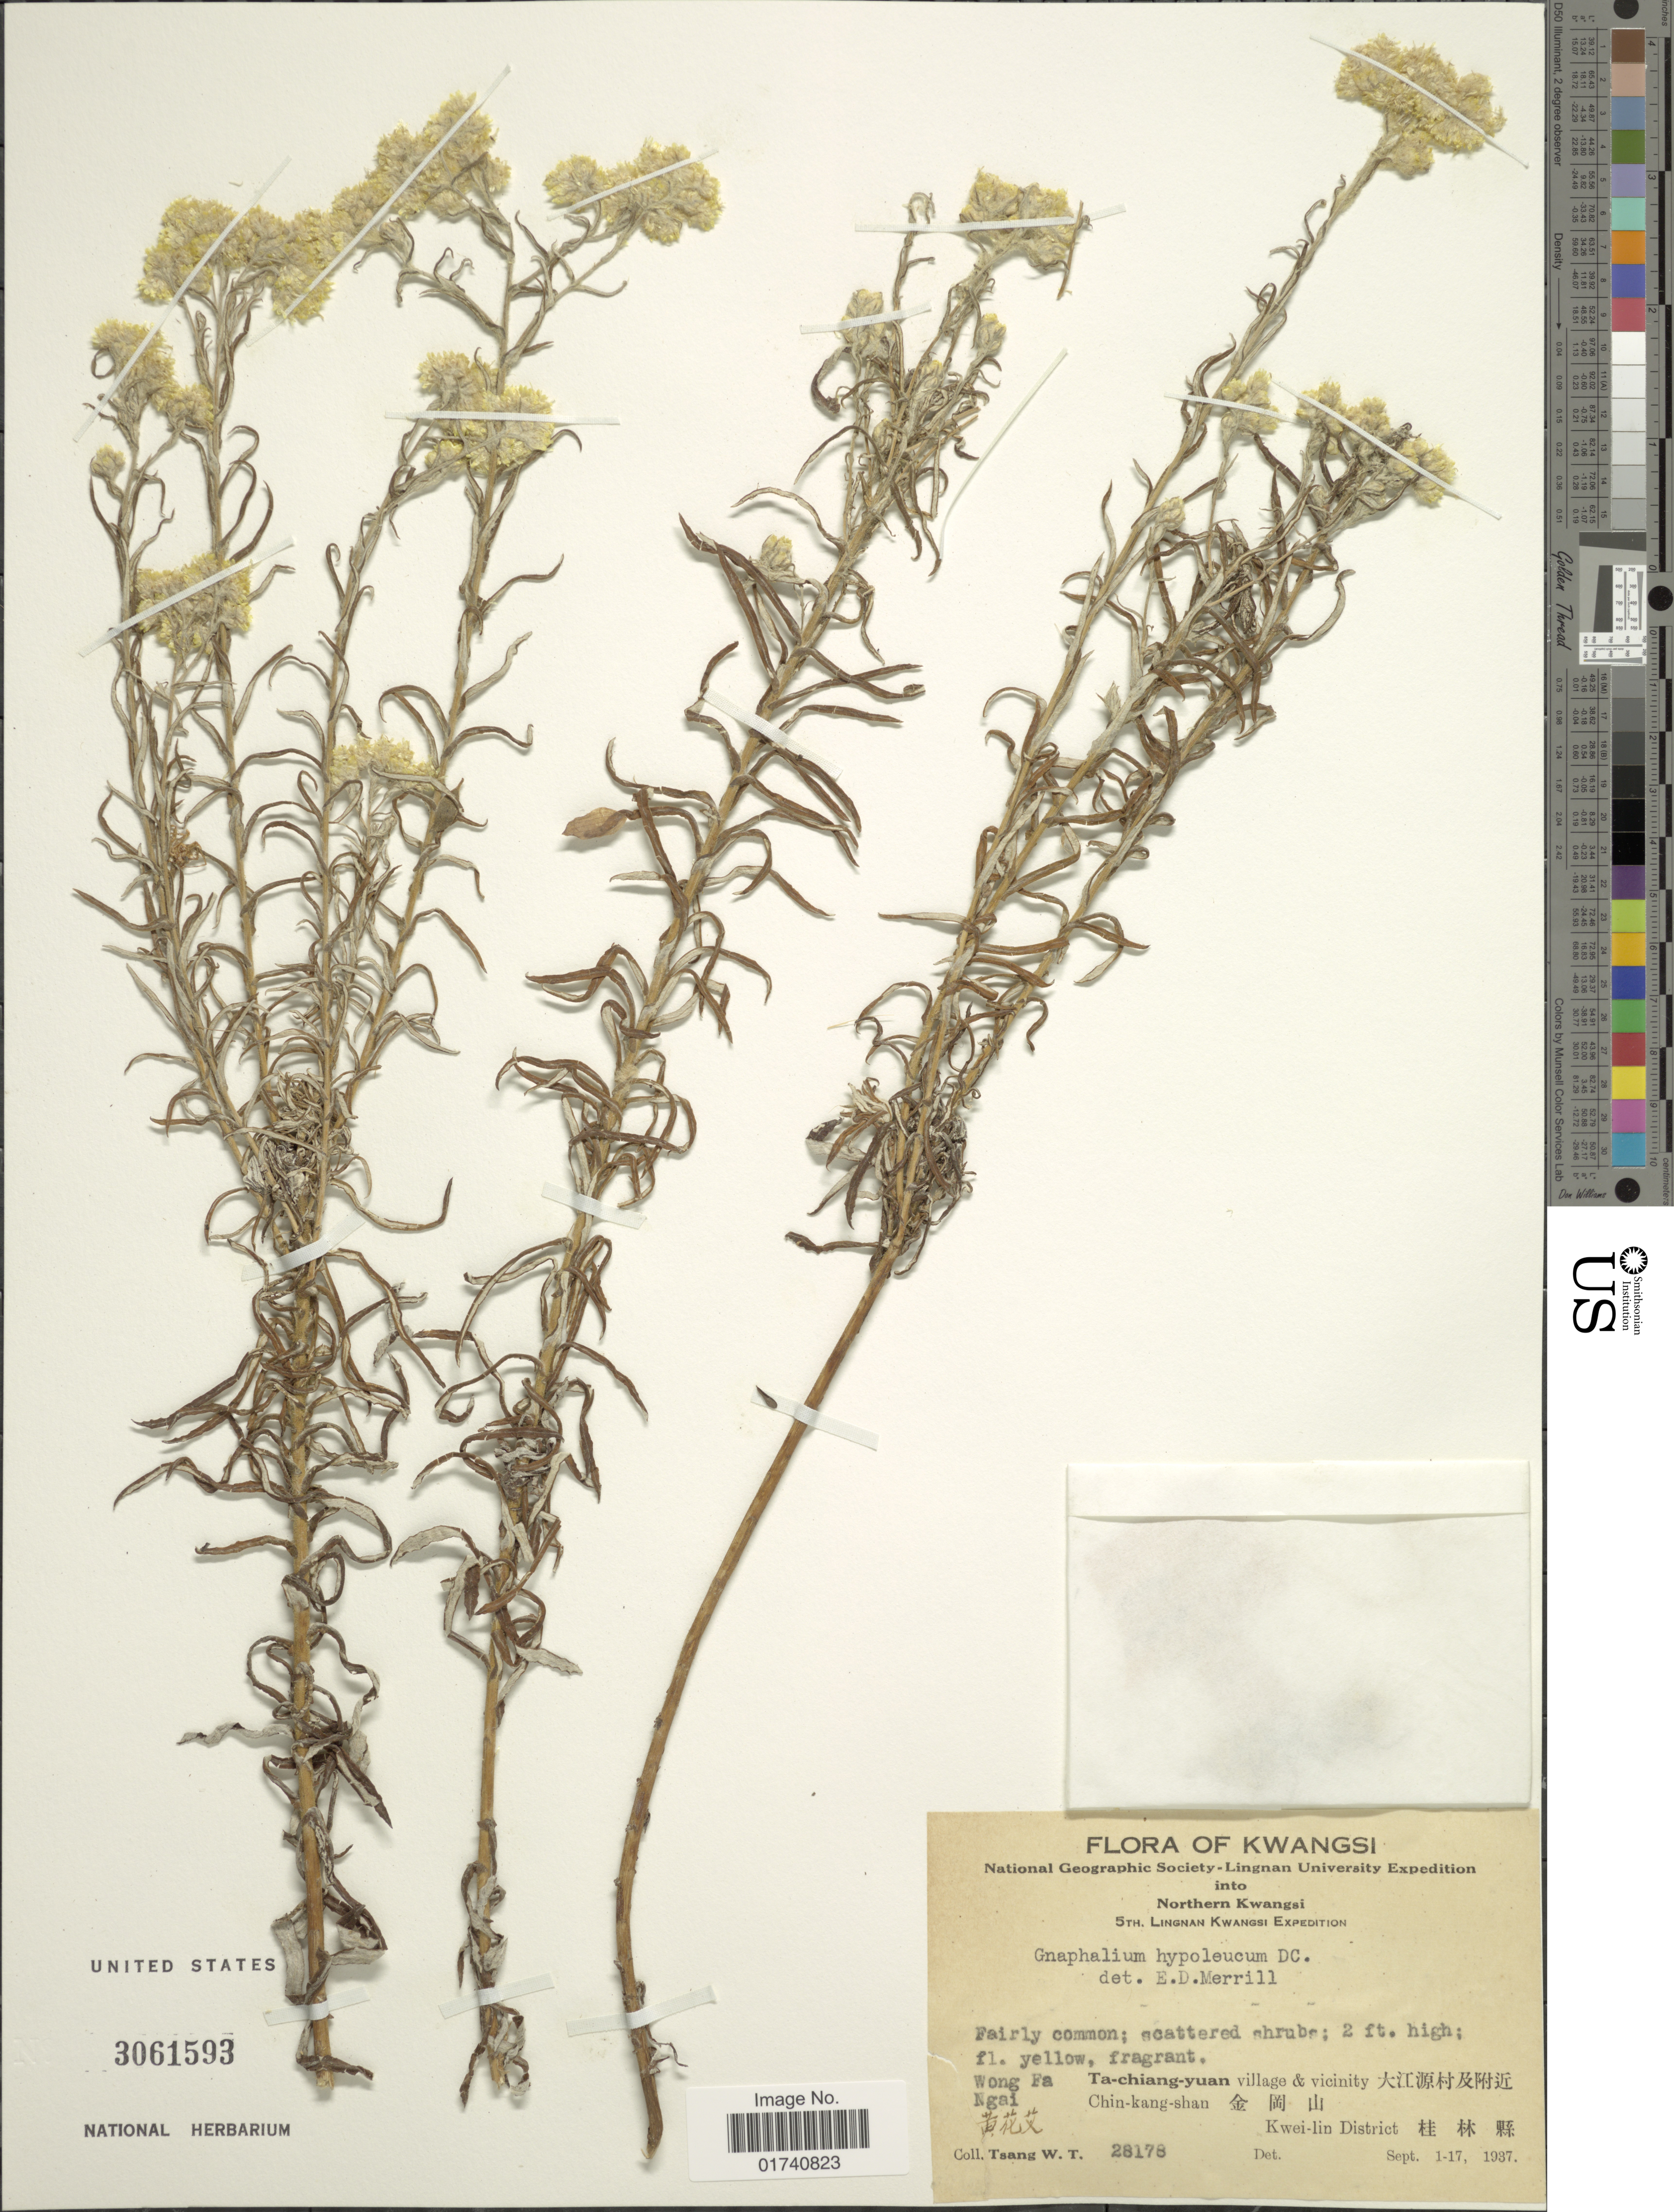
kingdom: Plantae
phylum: Tracheophyta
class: Magnoliopsida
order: Asterales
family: Asteraceae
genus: Pseudognaphalium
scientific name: Pseudognaphalium hypoleucum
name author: (DC.) Hilliard & B.L. Burtt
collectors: W. T. Tsang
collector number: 28178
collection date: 1937-09-01/1937-09-17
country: China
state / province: Guangxi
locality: Kwangsi. Northern Kwangsi. Ta-chiang-yuan village & vicinity. Chin-kang-shan. Kwei-lin District. Wong Fa Ngai.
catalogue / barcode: US 3061593